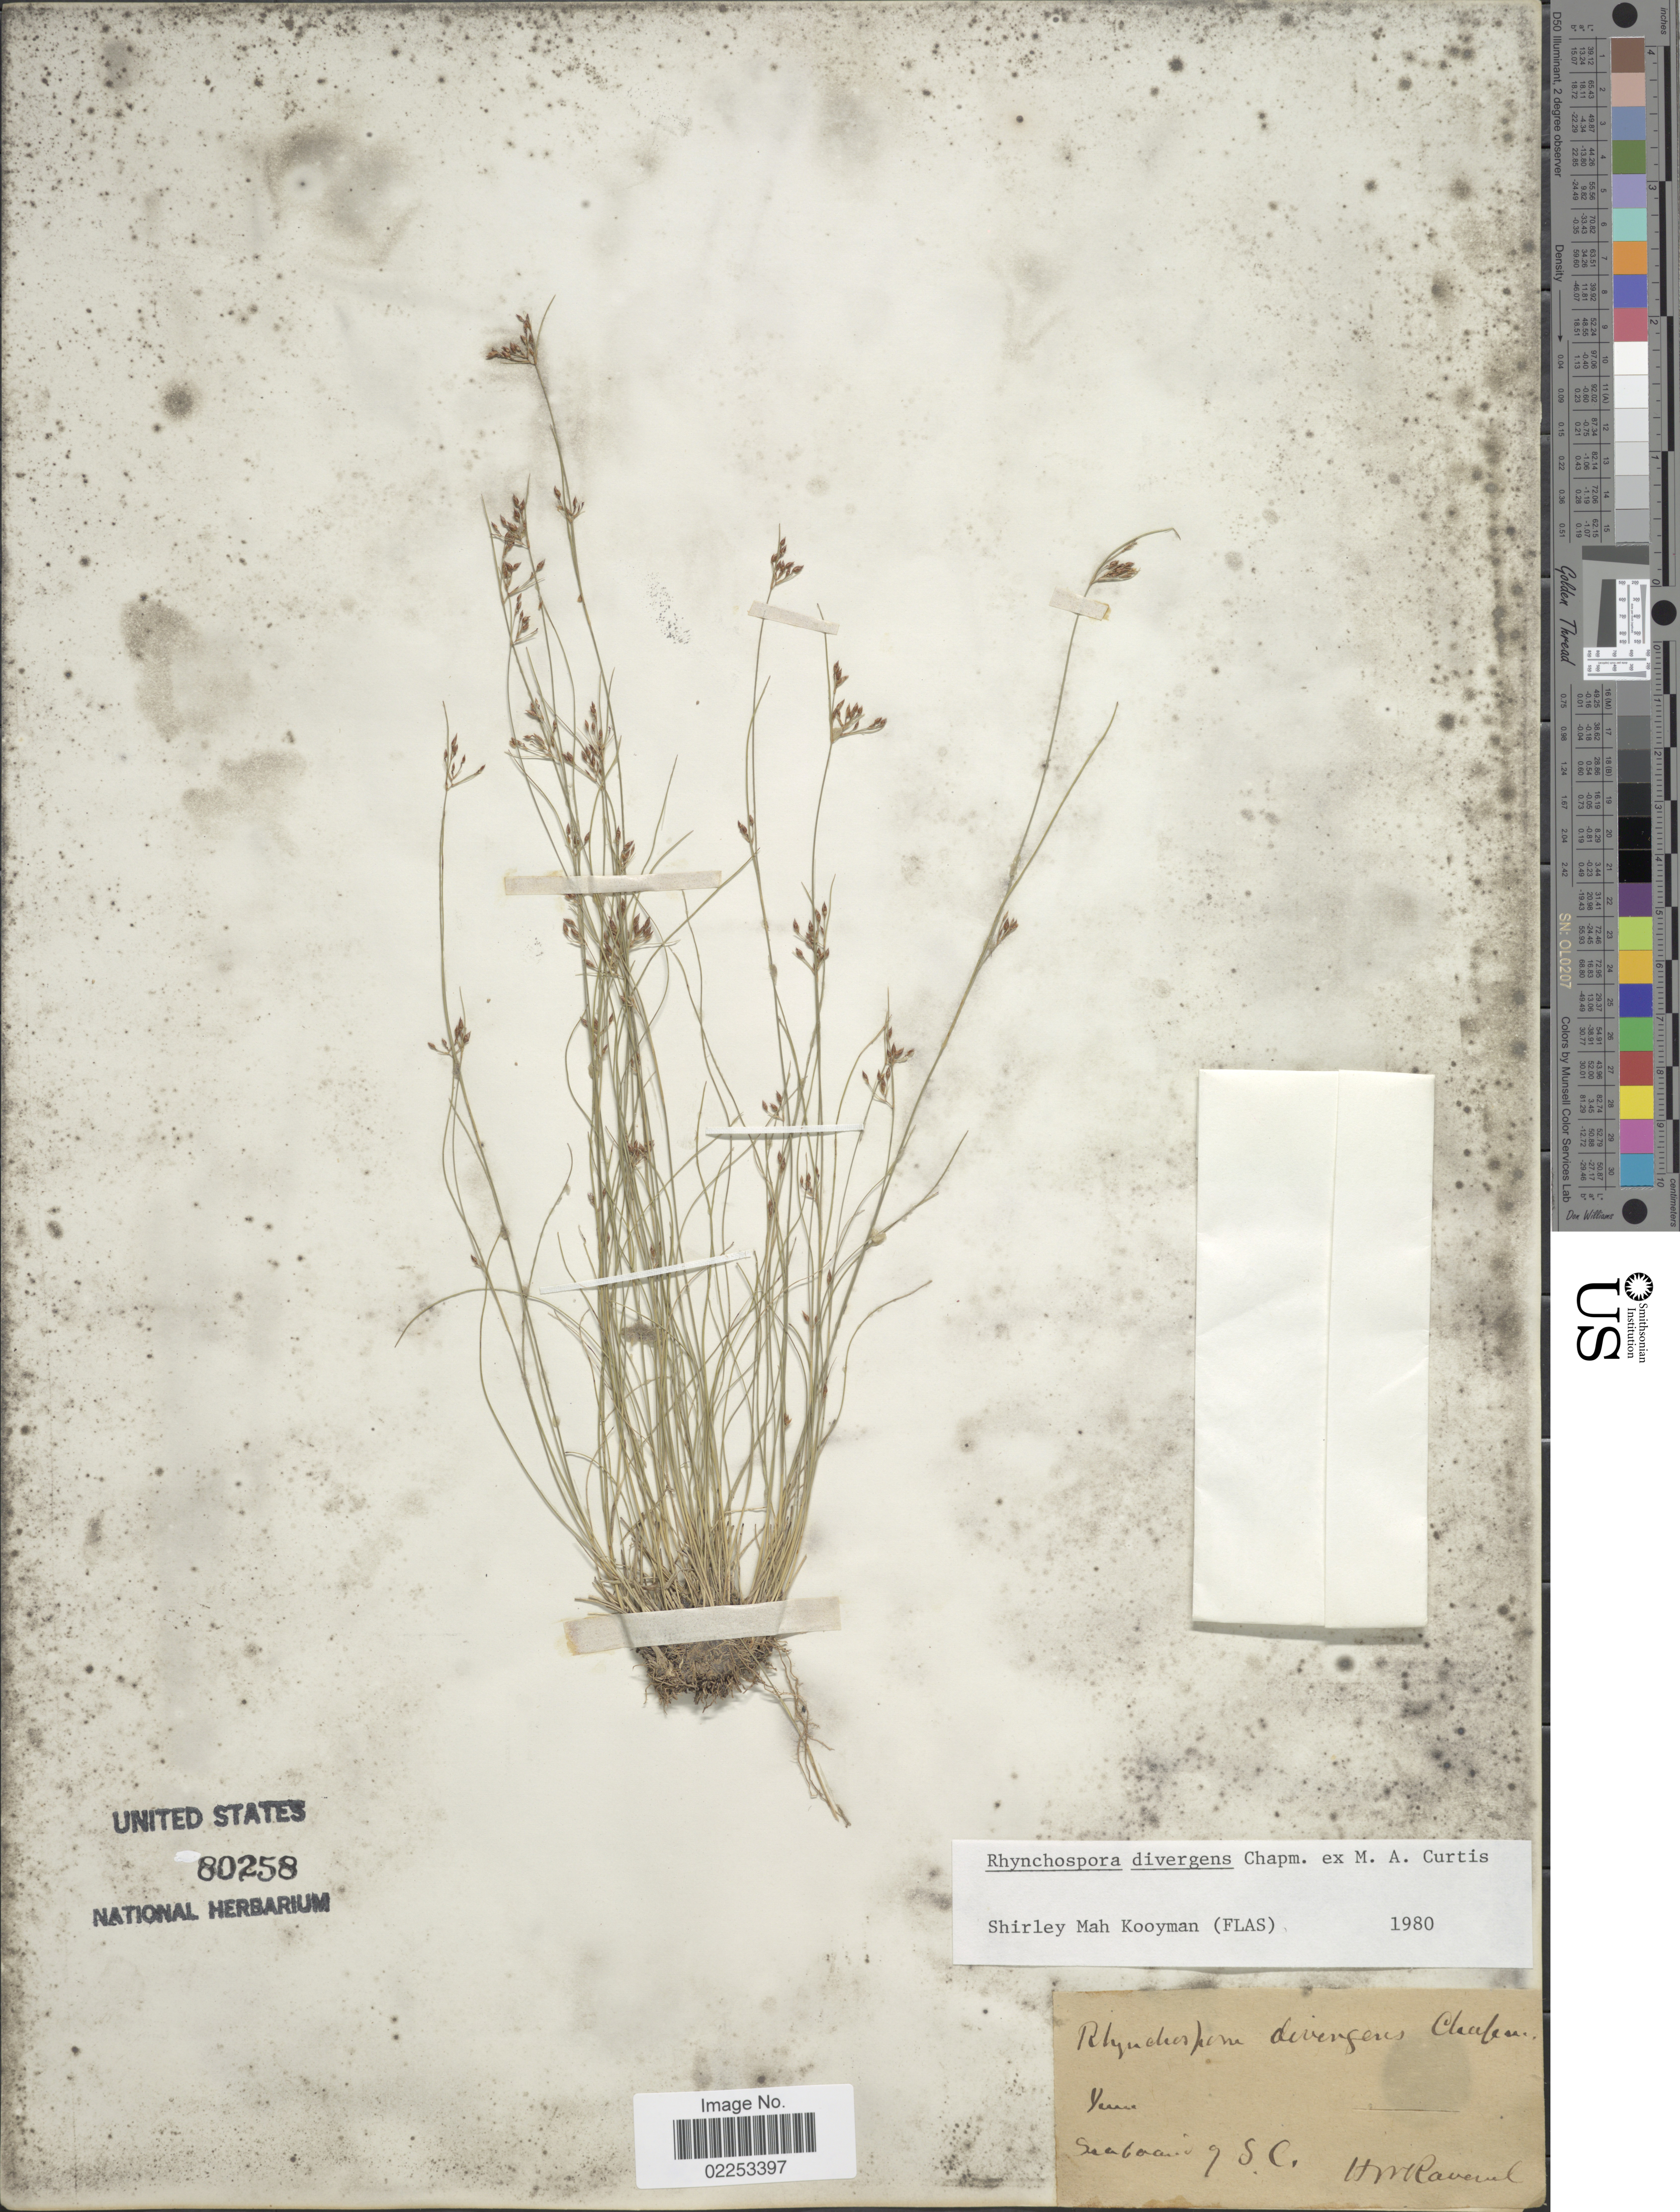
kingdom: Plantae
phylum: Tracheophyta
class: Liliopsida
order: Poales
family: Cyperaceae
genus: Rhynchospora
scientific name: Rhynchospora divergens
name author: Chapm. ex M.A. Curtis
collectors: H. Ravenel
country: United States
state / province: South Carolina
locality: Seabring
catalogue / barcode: US 80258